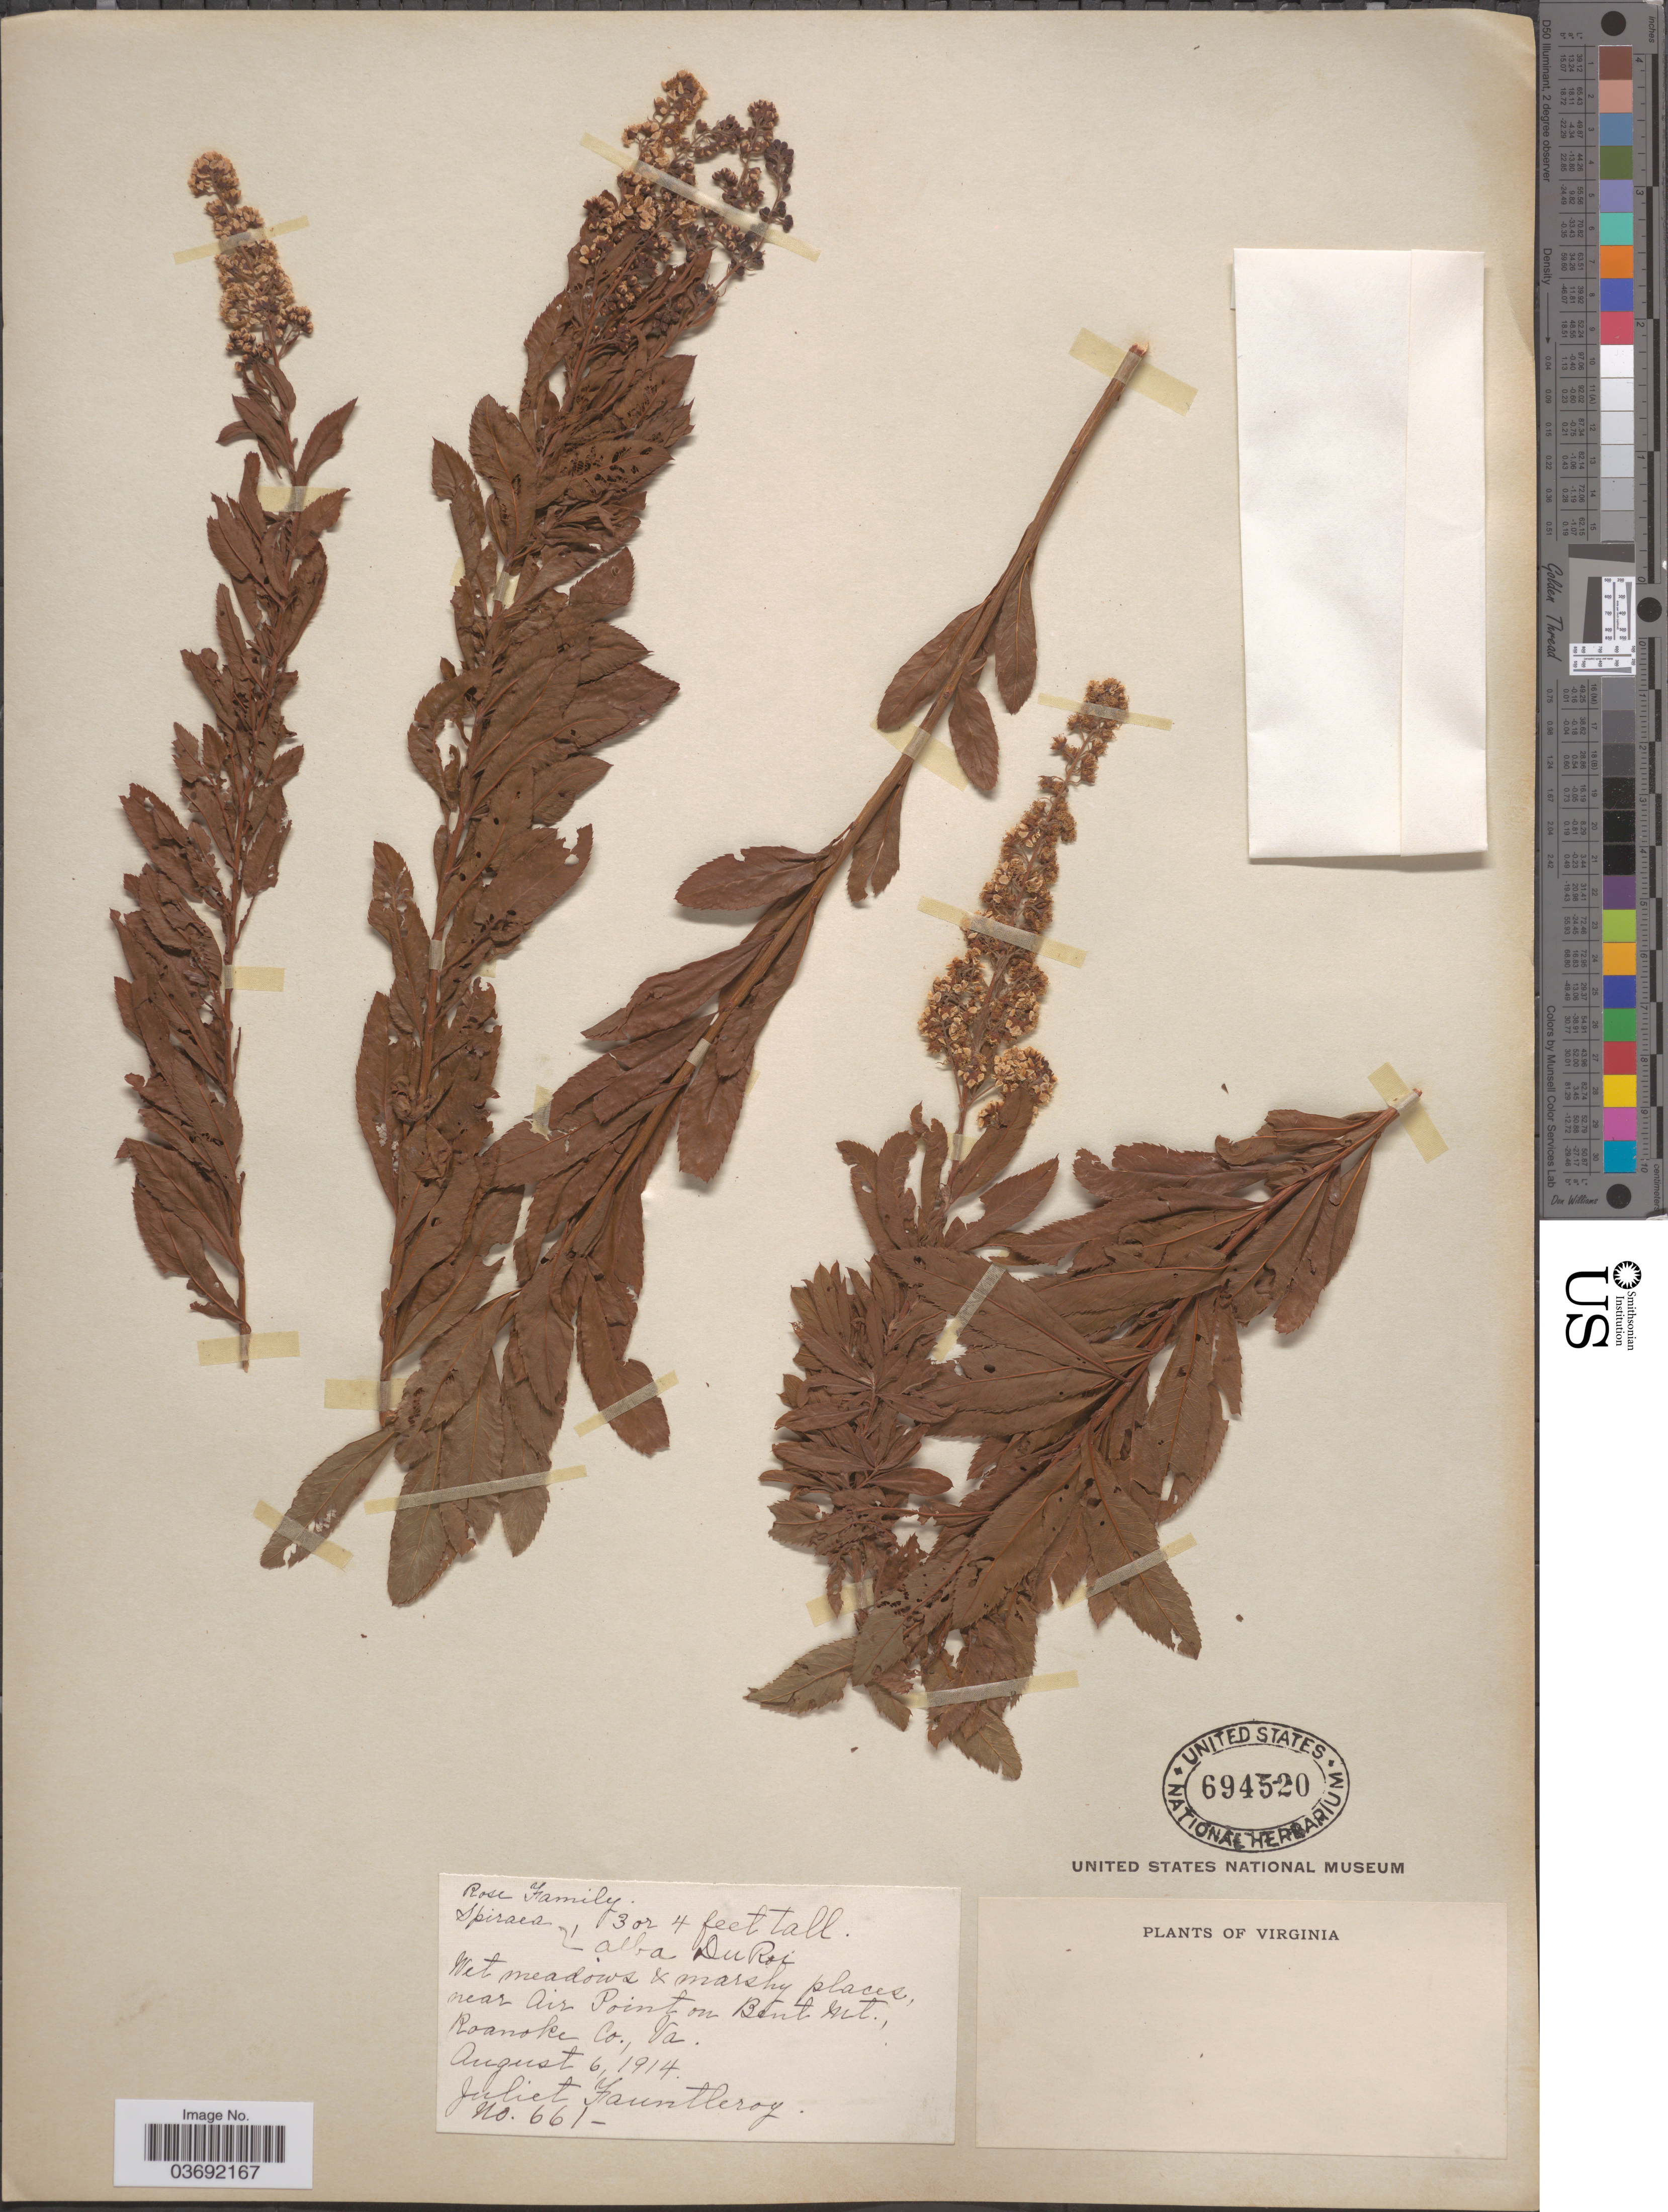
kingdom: Plantae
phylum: Tracheophyta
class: Magnoliopsida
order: Rosales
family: Rosaceae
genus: Spiraea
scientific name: Spiraea alba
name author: Du Roi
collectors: J. Fauntleroy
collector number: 661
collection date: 1914-08-06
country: United States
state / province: Virginia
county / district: Roanoke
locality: Near Air Point on Bent Mt., Roanoke Co.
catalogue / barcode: US 694520